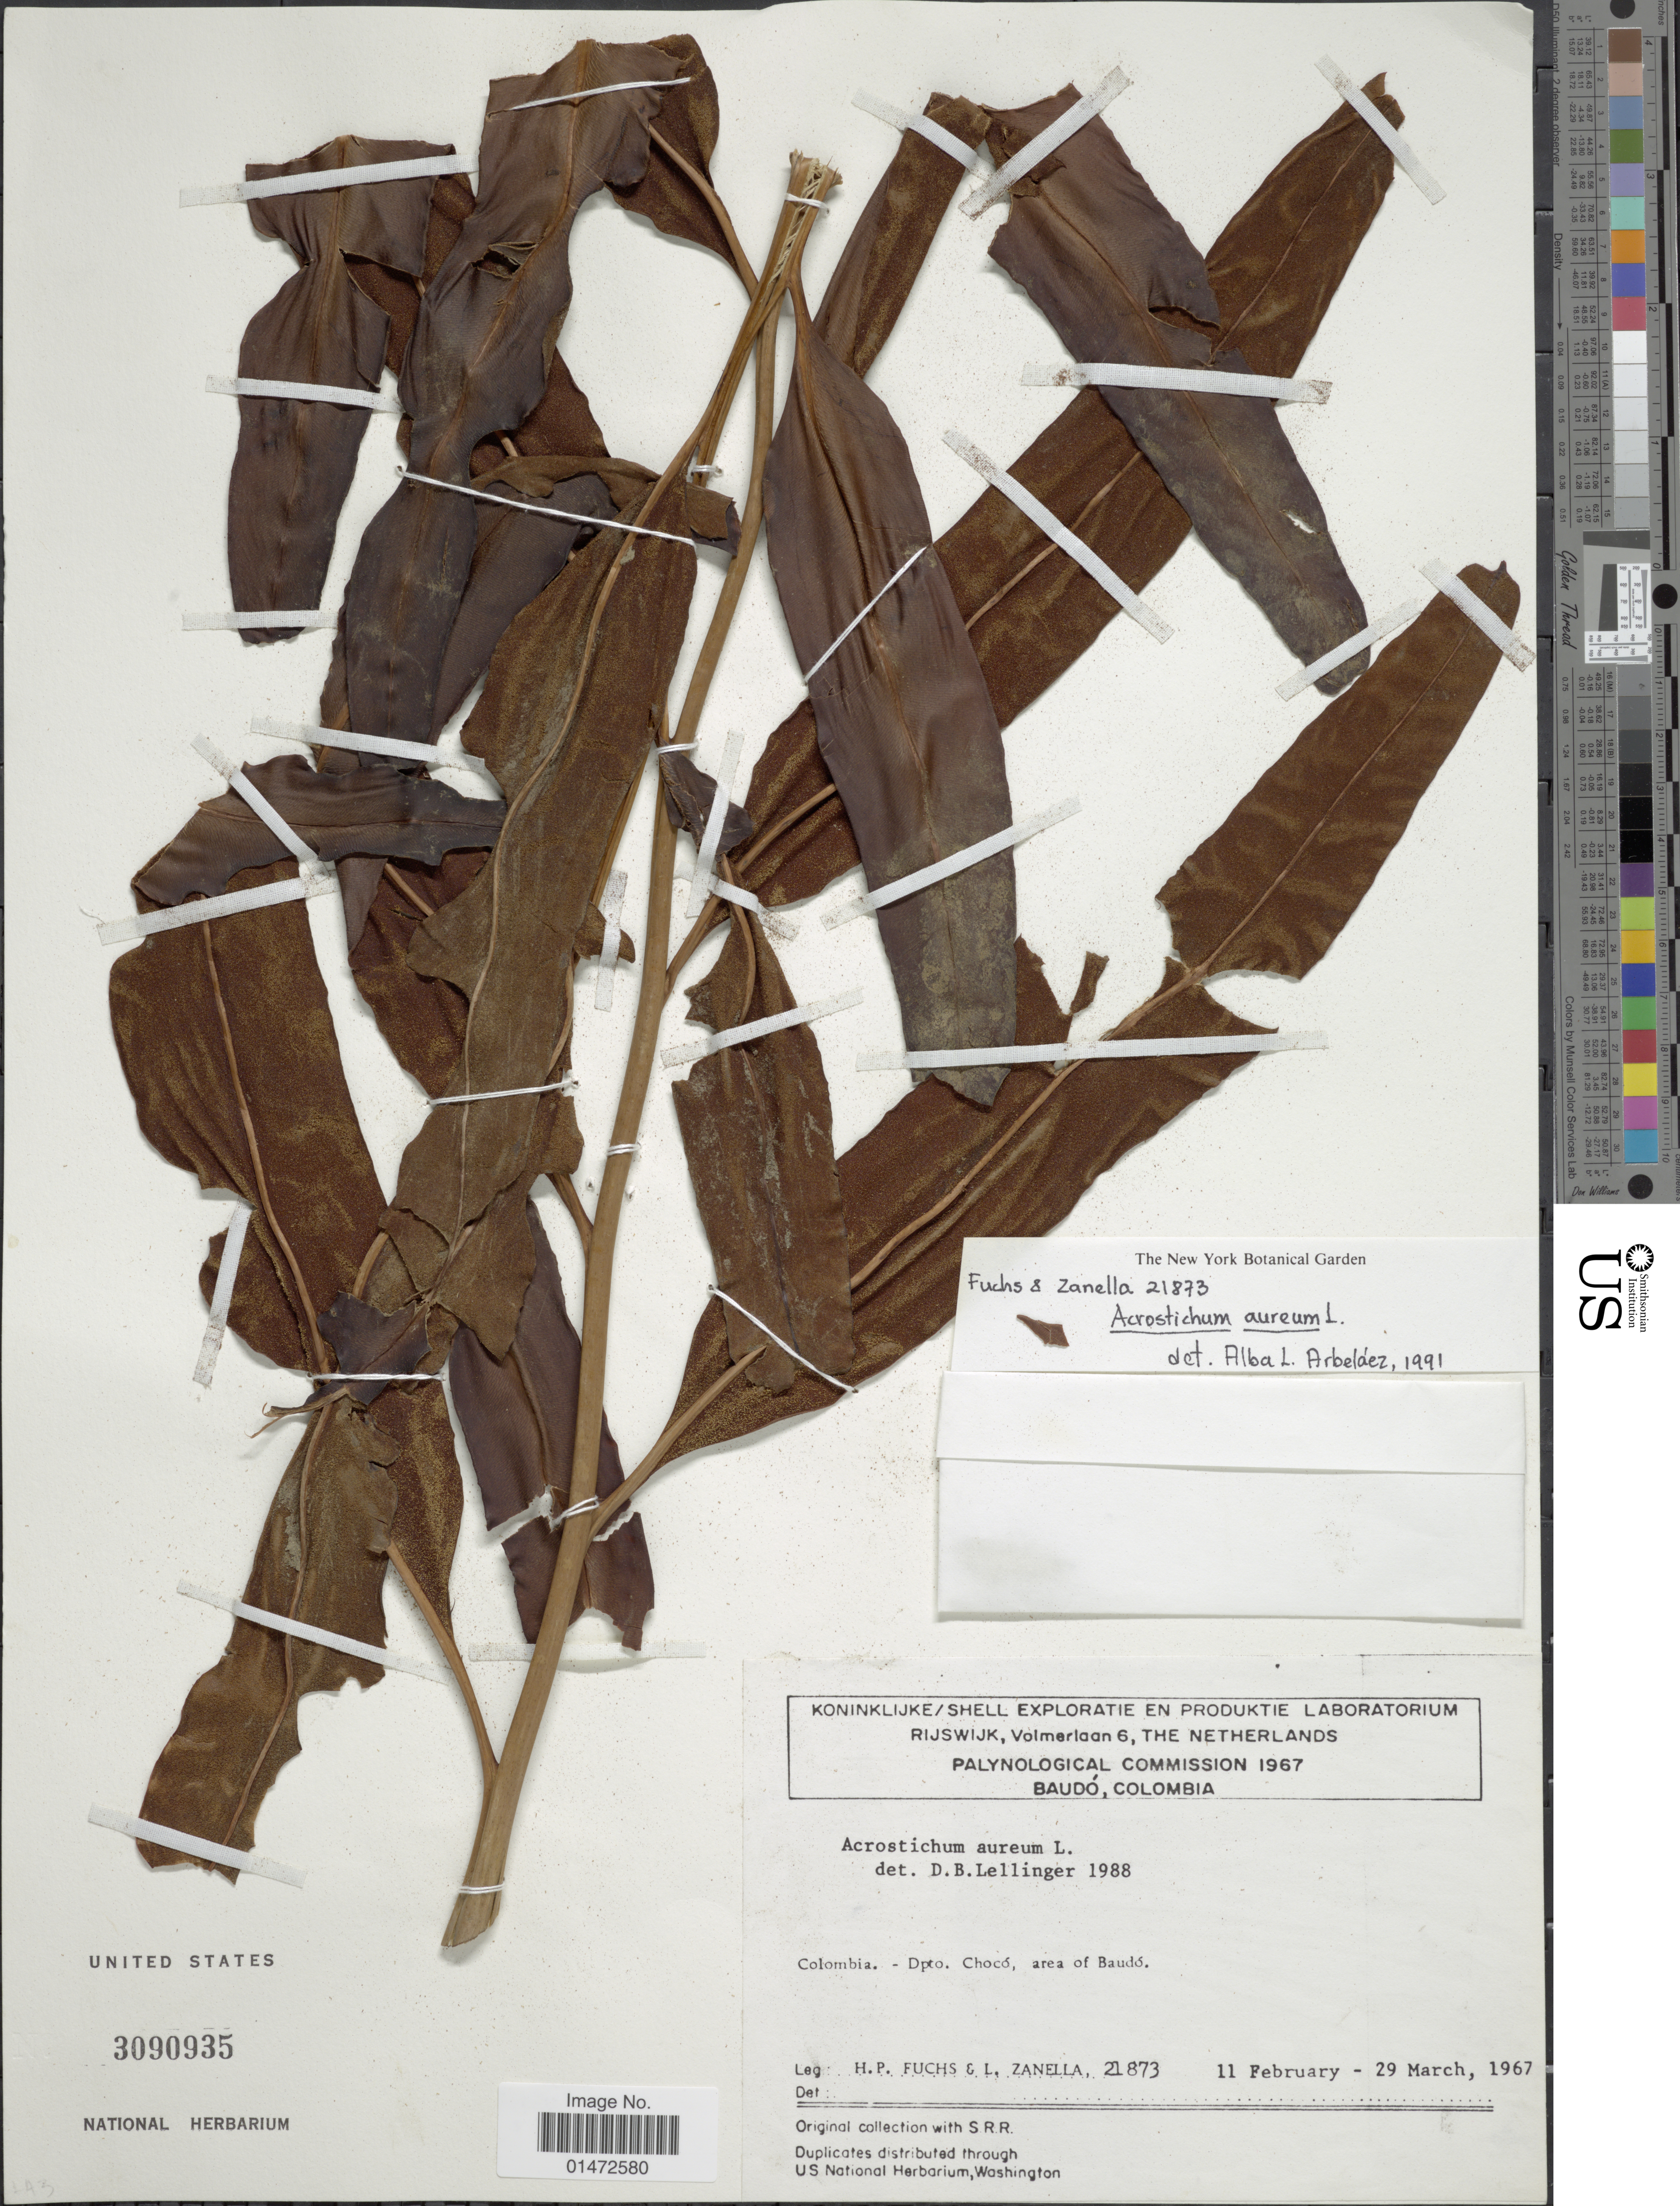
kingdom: Plantae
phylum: Tracheophyta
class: Polypodiopsida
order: Polypodiales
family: Pteridaceae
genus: Acrostichum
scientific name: Acrostichum aureum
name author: L.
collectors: H. P. Fuchs & L. Zanella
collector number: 21873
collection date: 1967-02-11/1967-03-29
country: Colombia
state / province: Chocó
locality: Area of Baudó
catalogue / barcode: US 3090935